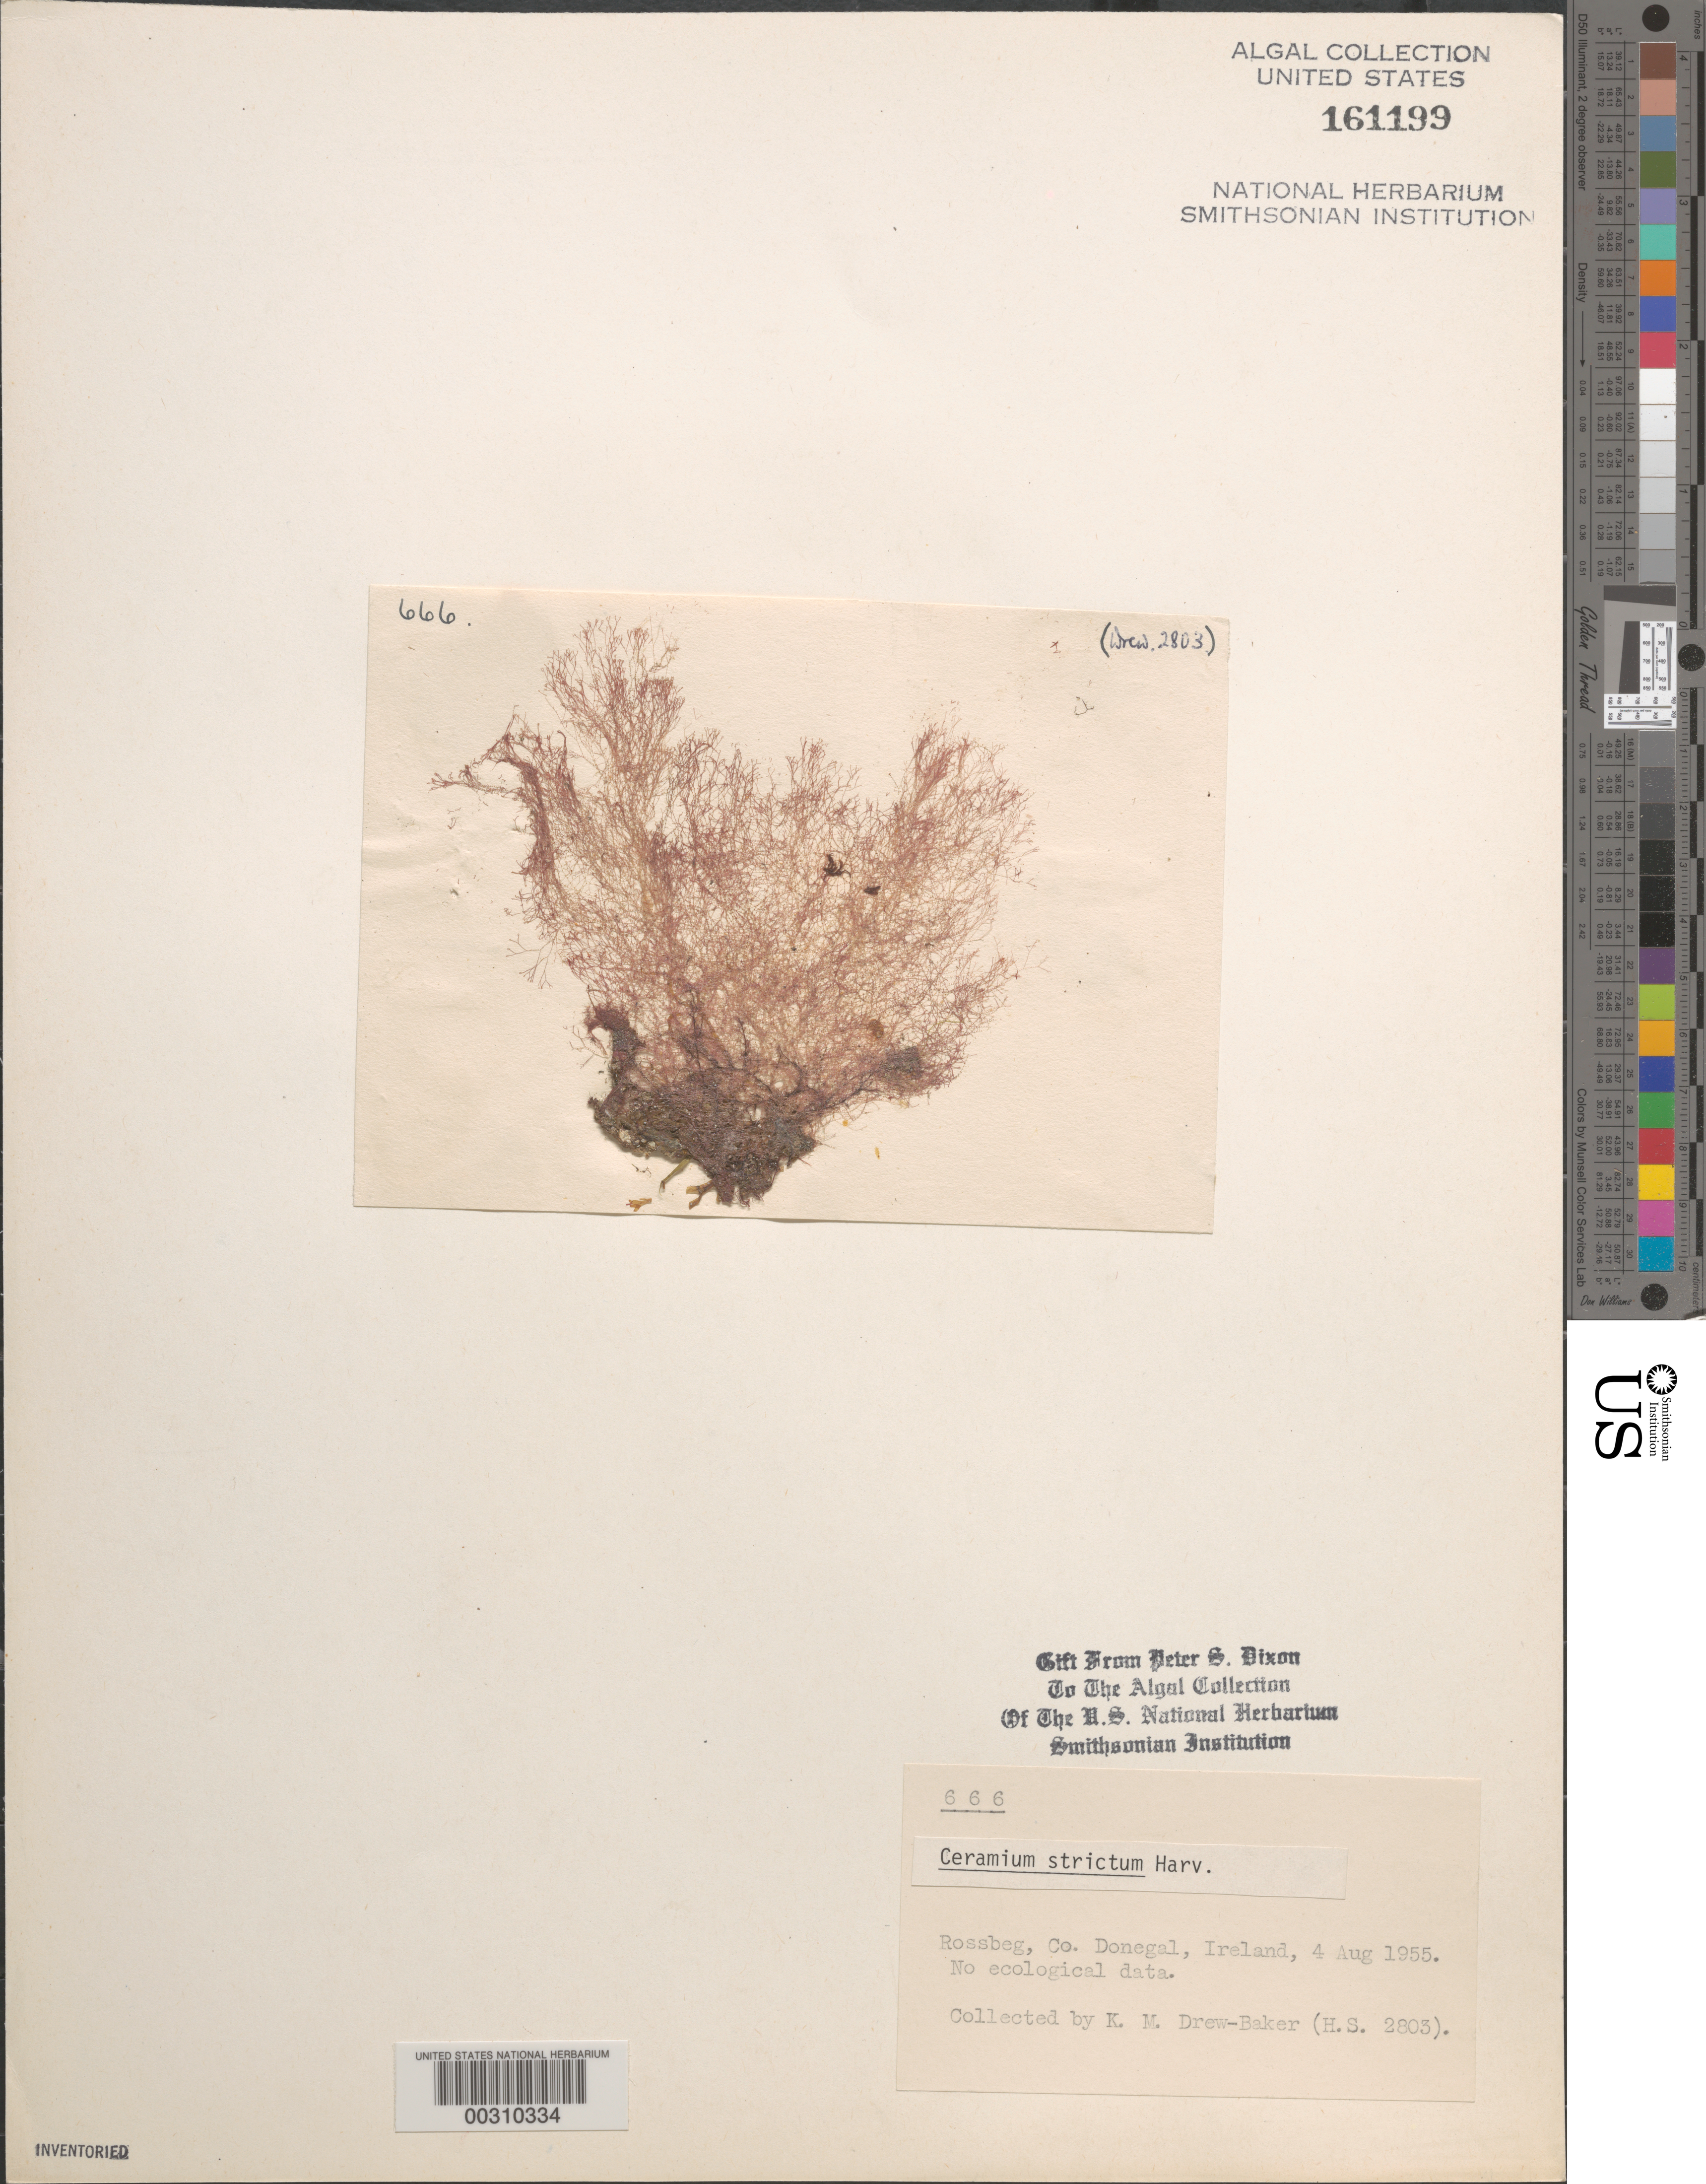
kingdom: Plantae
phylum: Rhodophyta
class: Florideophyceae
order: Ceramiales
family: Ceramiaceae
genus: Ceramium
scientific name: Ceramium strictum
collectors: K. M. Drew-Baker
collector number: PSD 666 & HS 2803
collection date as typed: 04 Aug 1955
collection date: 1955-08-04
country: Ireland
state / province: Ulster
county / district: Donegal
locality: Rossbeg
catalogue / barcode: US 161199